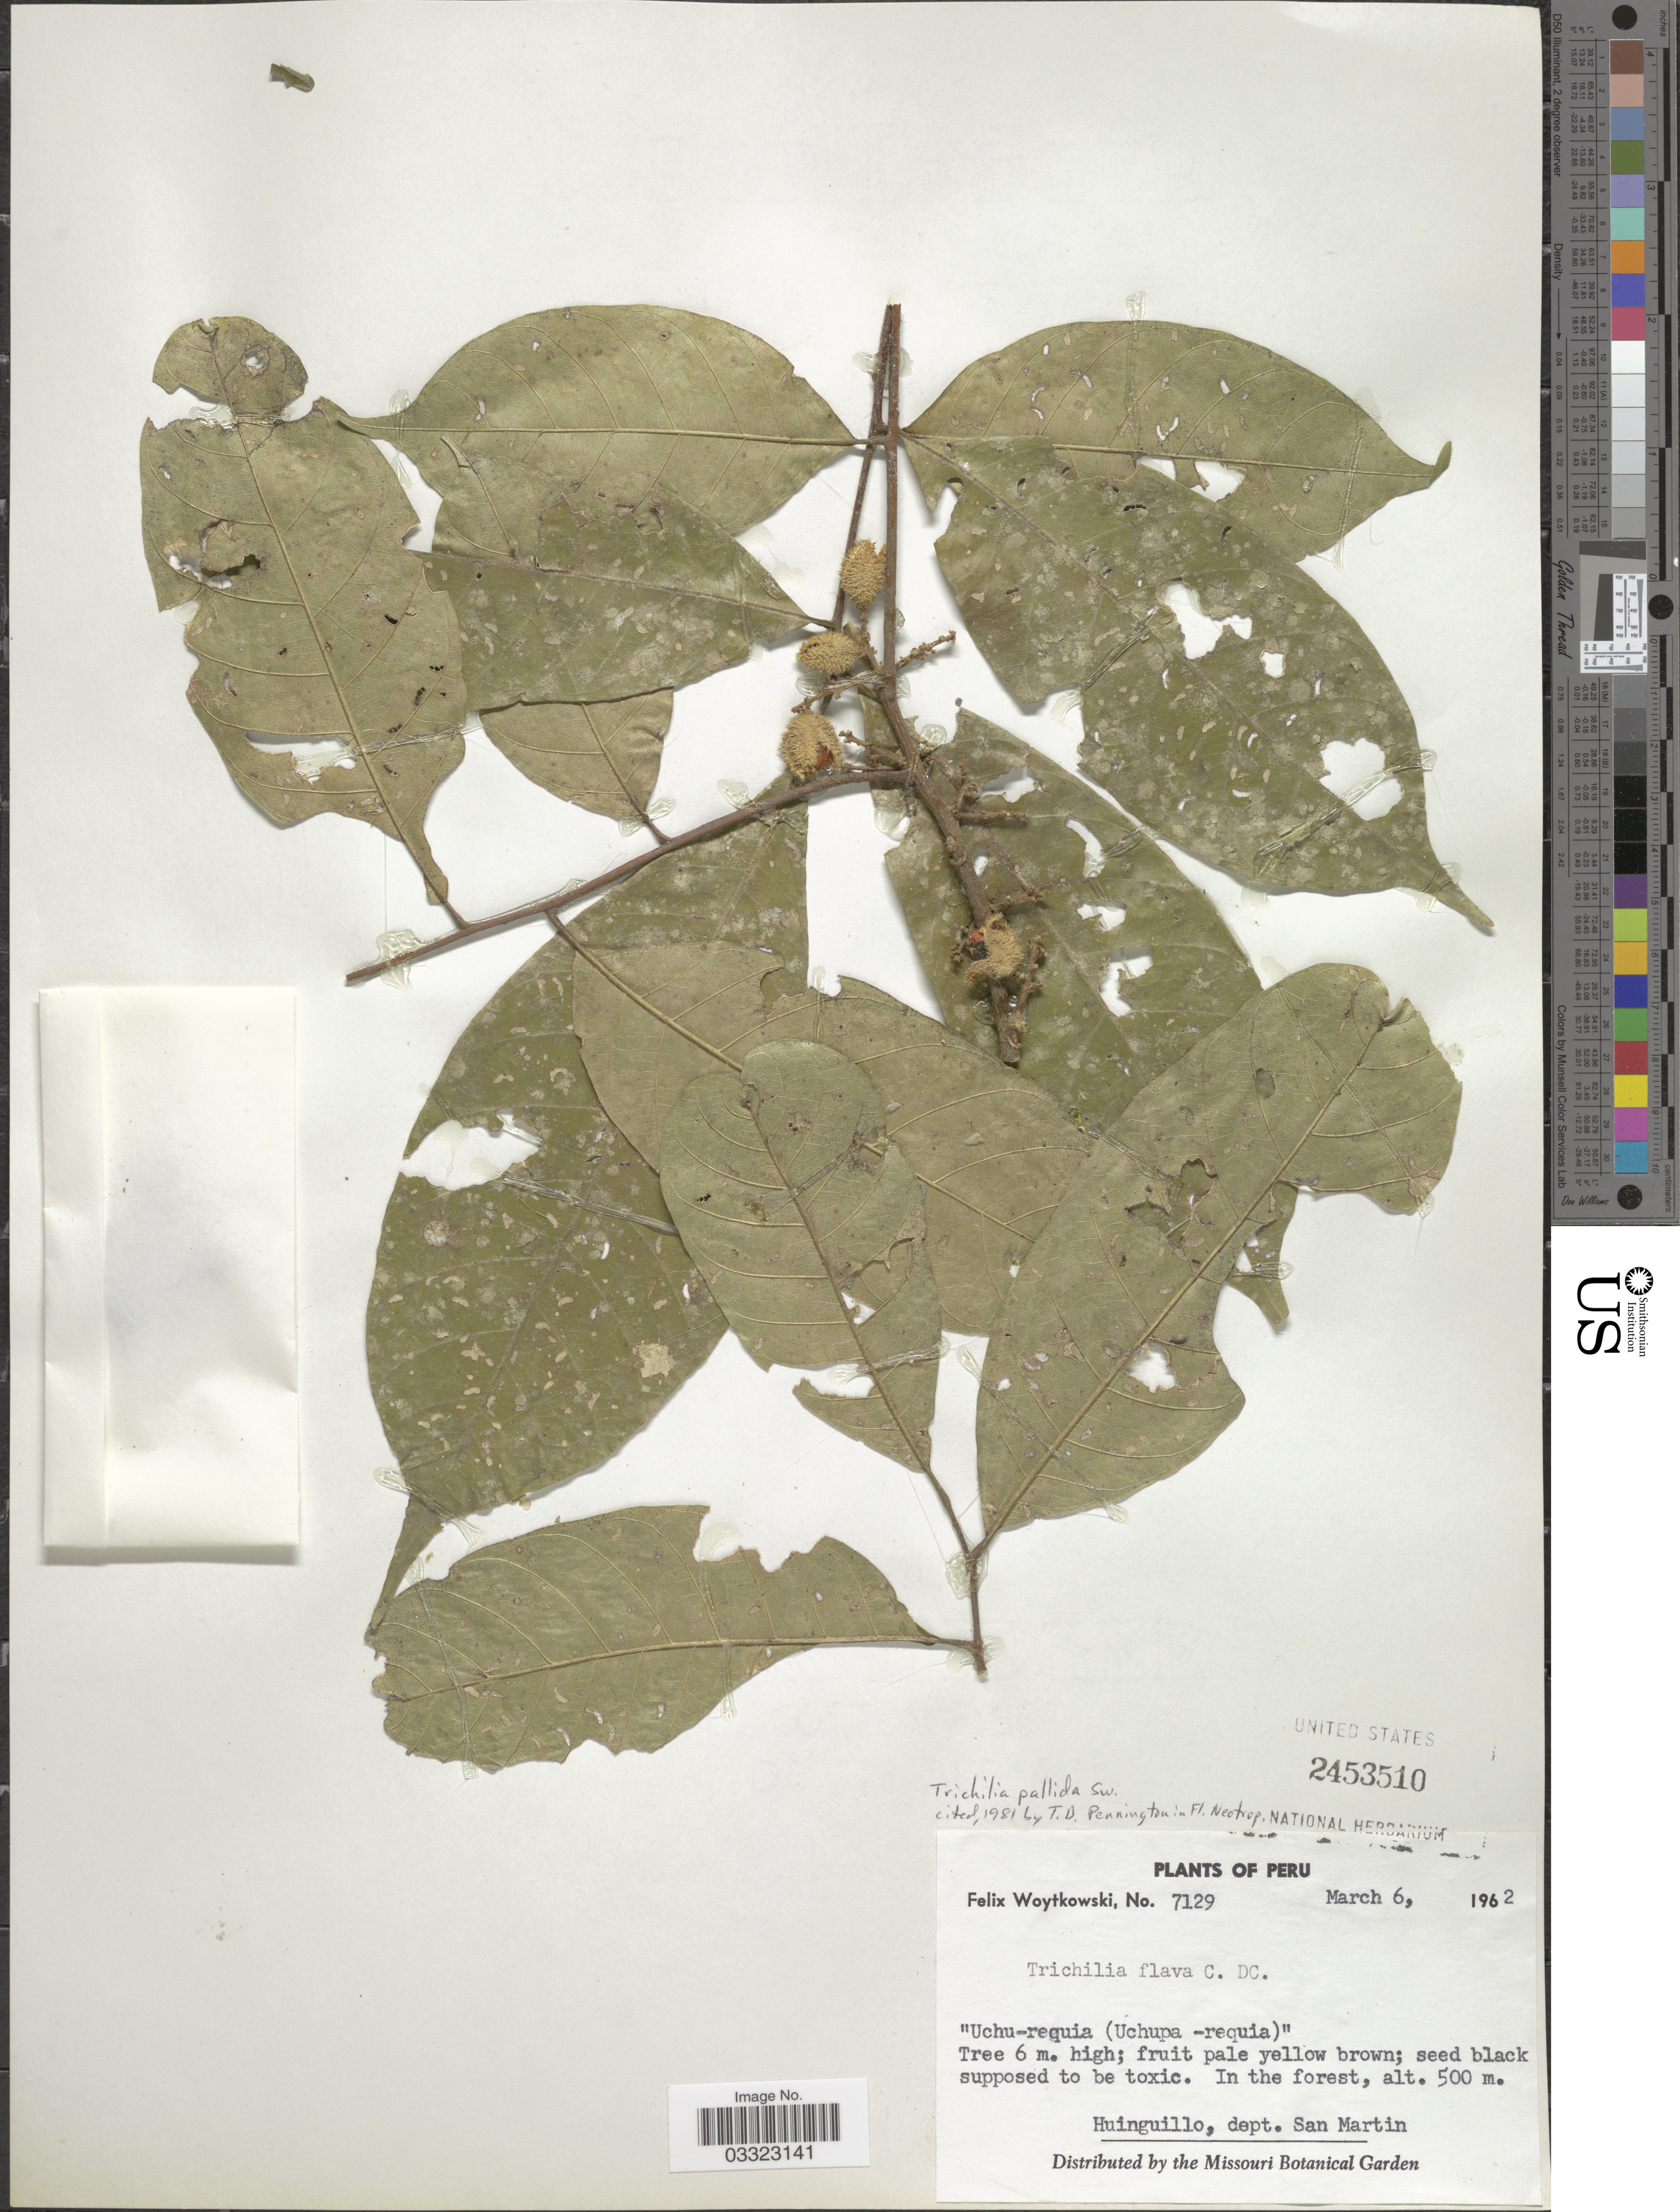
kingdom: Plantae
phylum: Tracheophyta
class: Magnoliopsida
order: Sapindales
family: Meliaceae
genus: Trichilia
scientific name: Trichilia pallida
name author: Sw.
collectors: F. Woytkowski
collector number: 7129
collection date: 1962-03-06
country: Peru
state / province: San Martín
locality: Huinguillo, dept. San Martin.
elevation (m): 500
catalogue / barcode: US 2453510